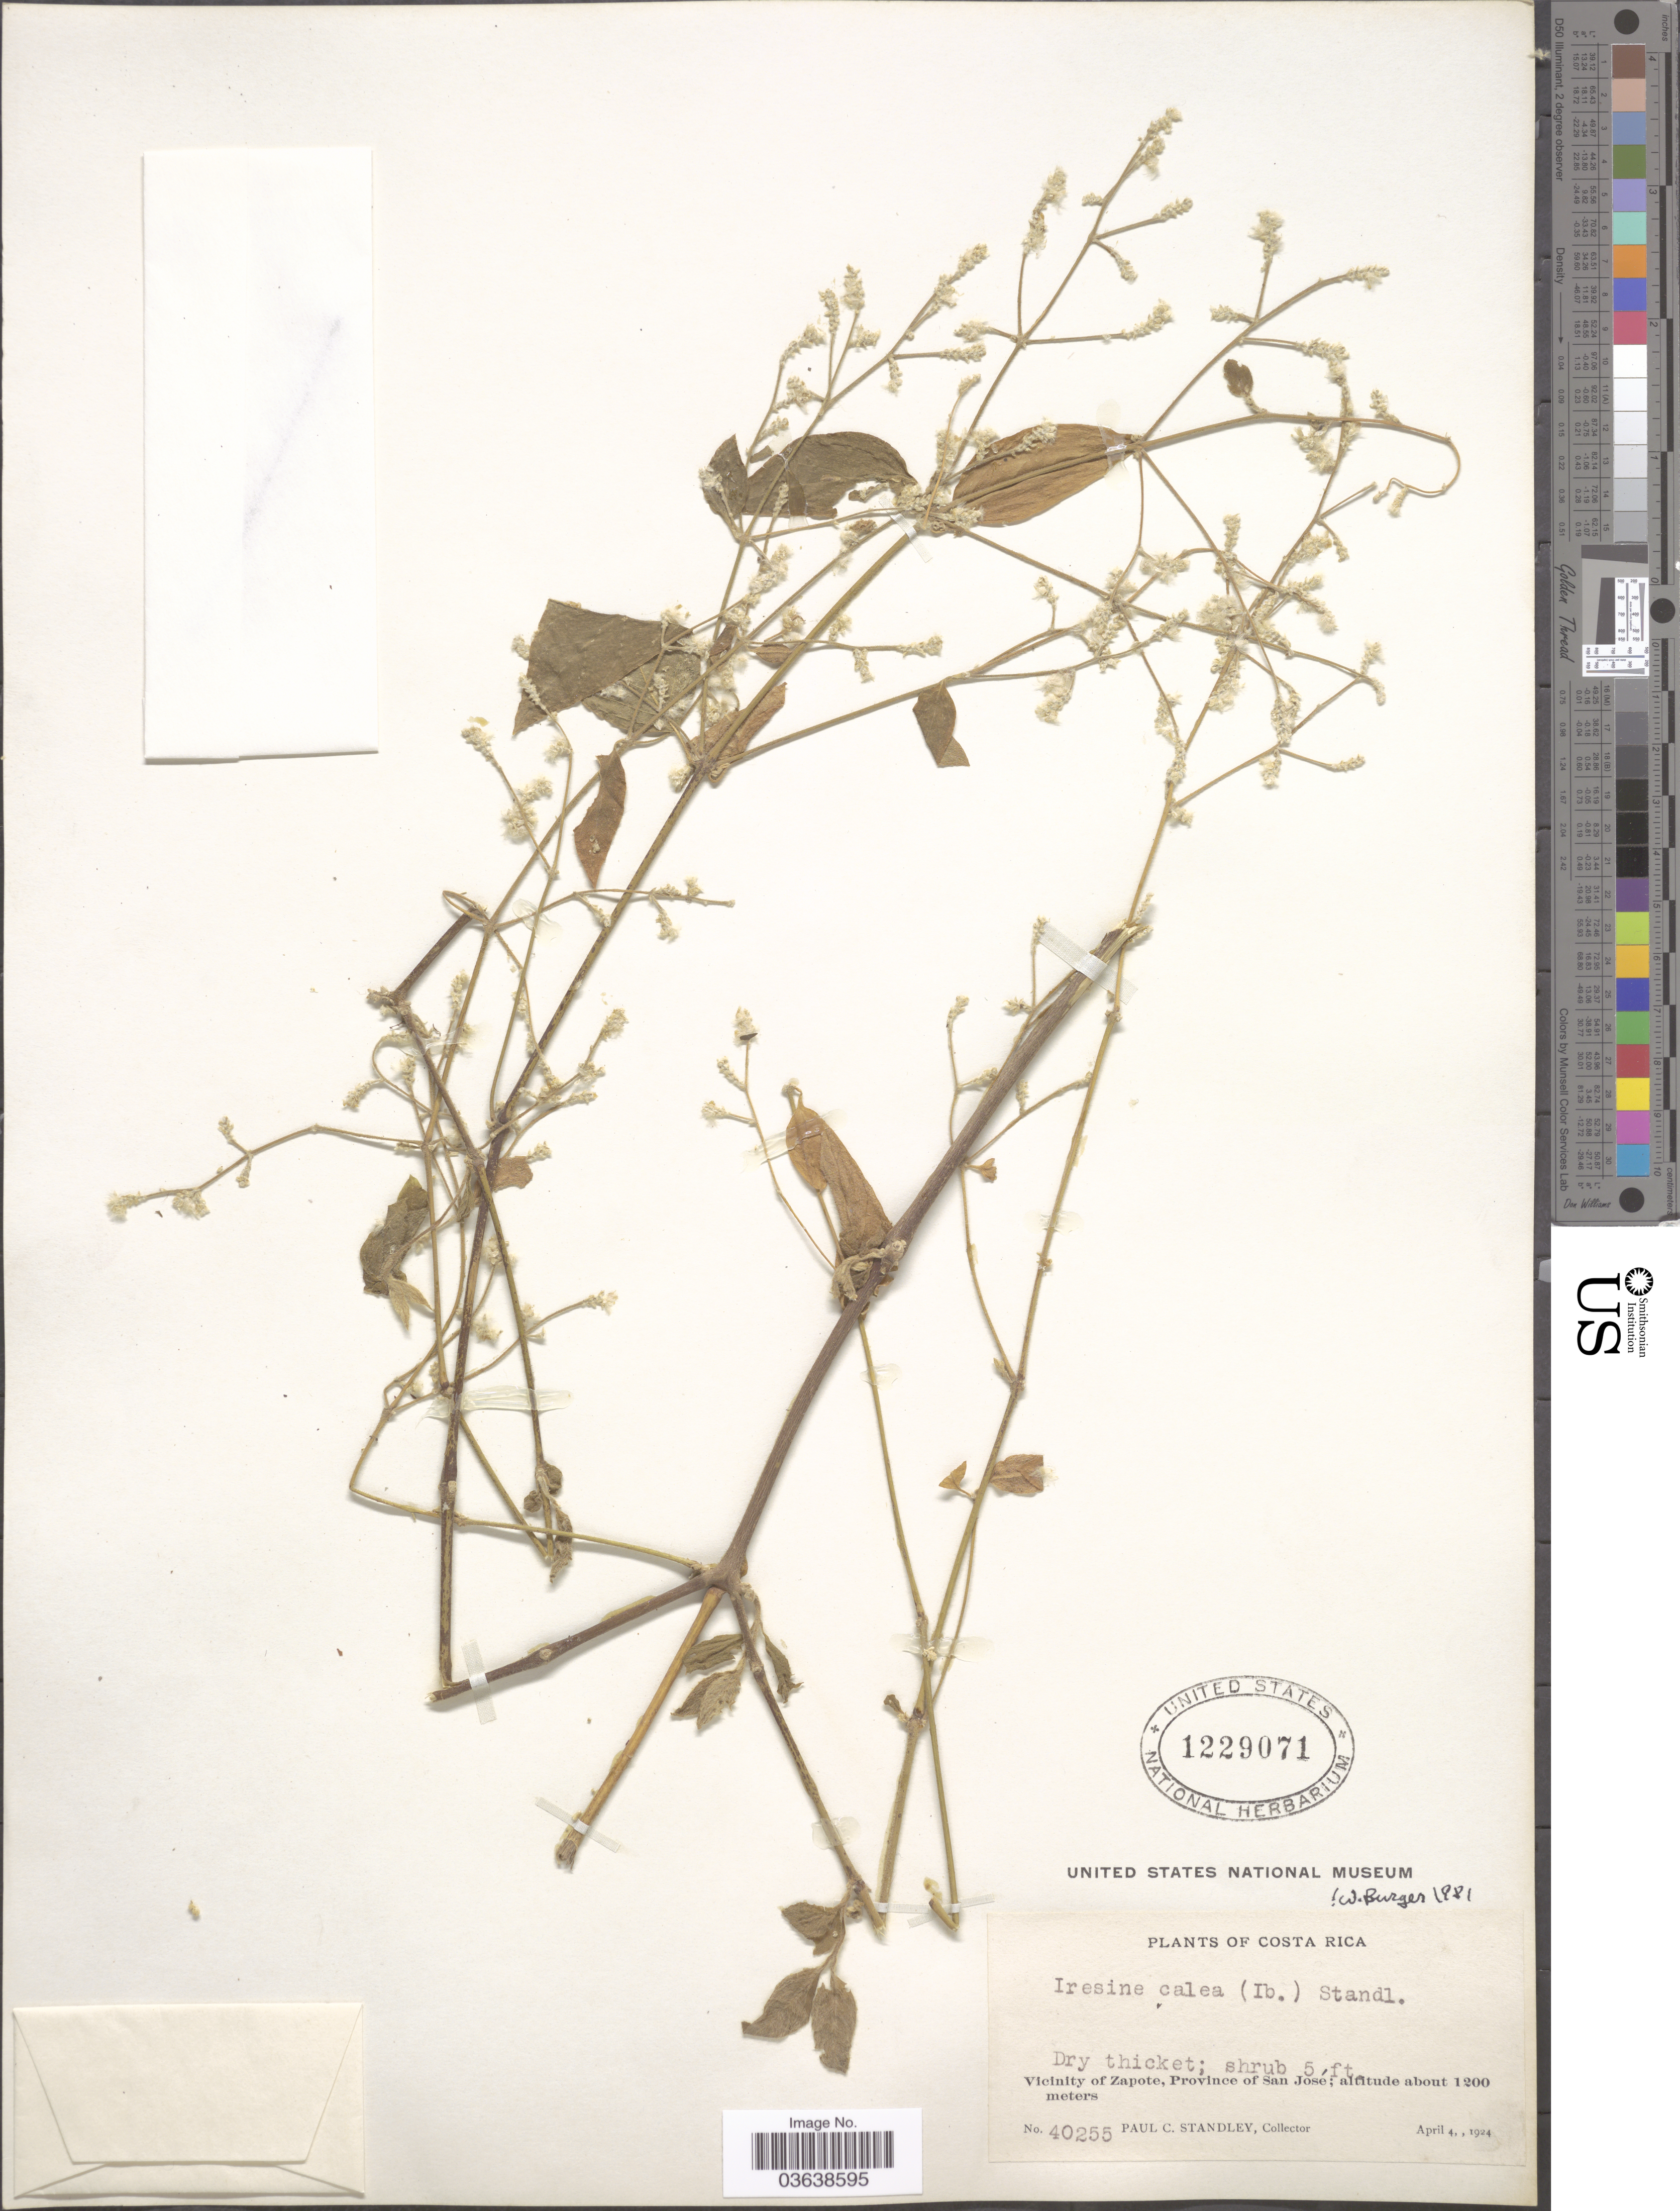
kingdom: Plantae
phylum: Tracheophyta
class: Magnoliopsida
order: Caryophyllales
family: Amaranthaceae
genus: Iresine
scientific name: Iresine calea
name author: (Ibáñez) Standl.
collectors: P. C. Standley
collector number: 40255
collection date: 1924-04-04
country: Costa Rica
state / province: San José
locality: Vicinity of Zapote.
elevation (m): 1200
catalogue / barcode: US 1229071